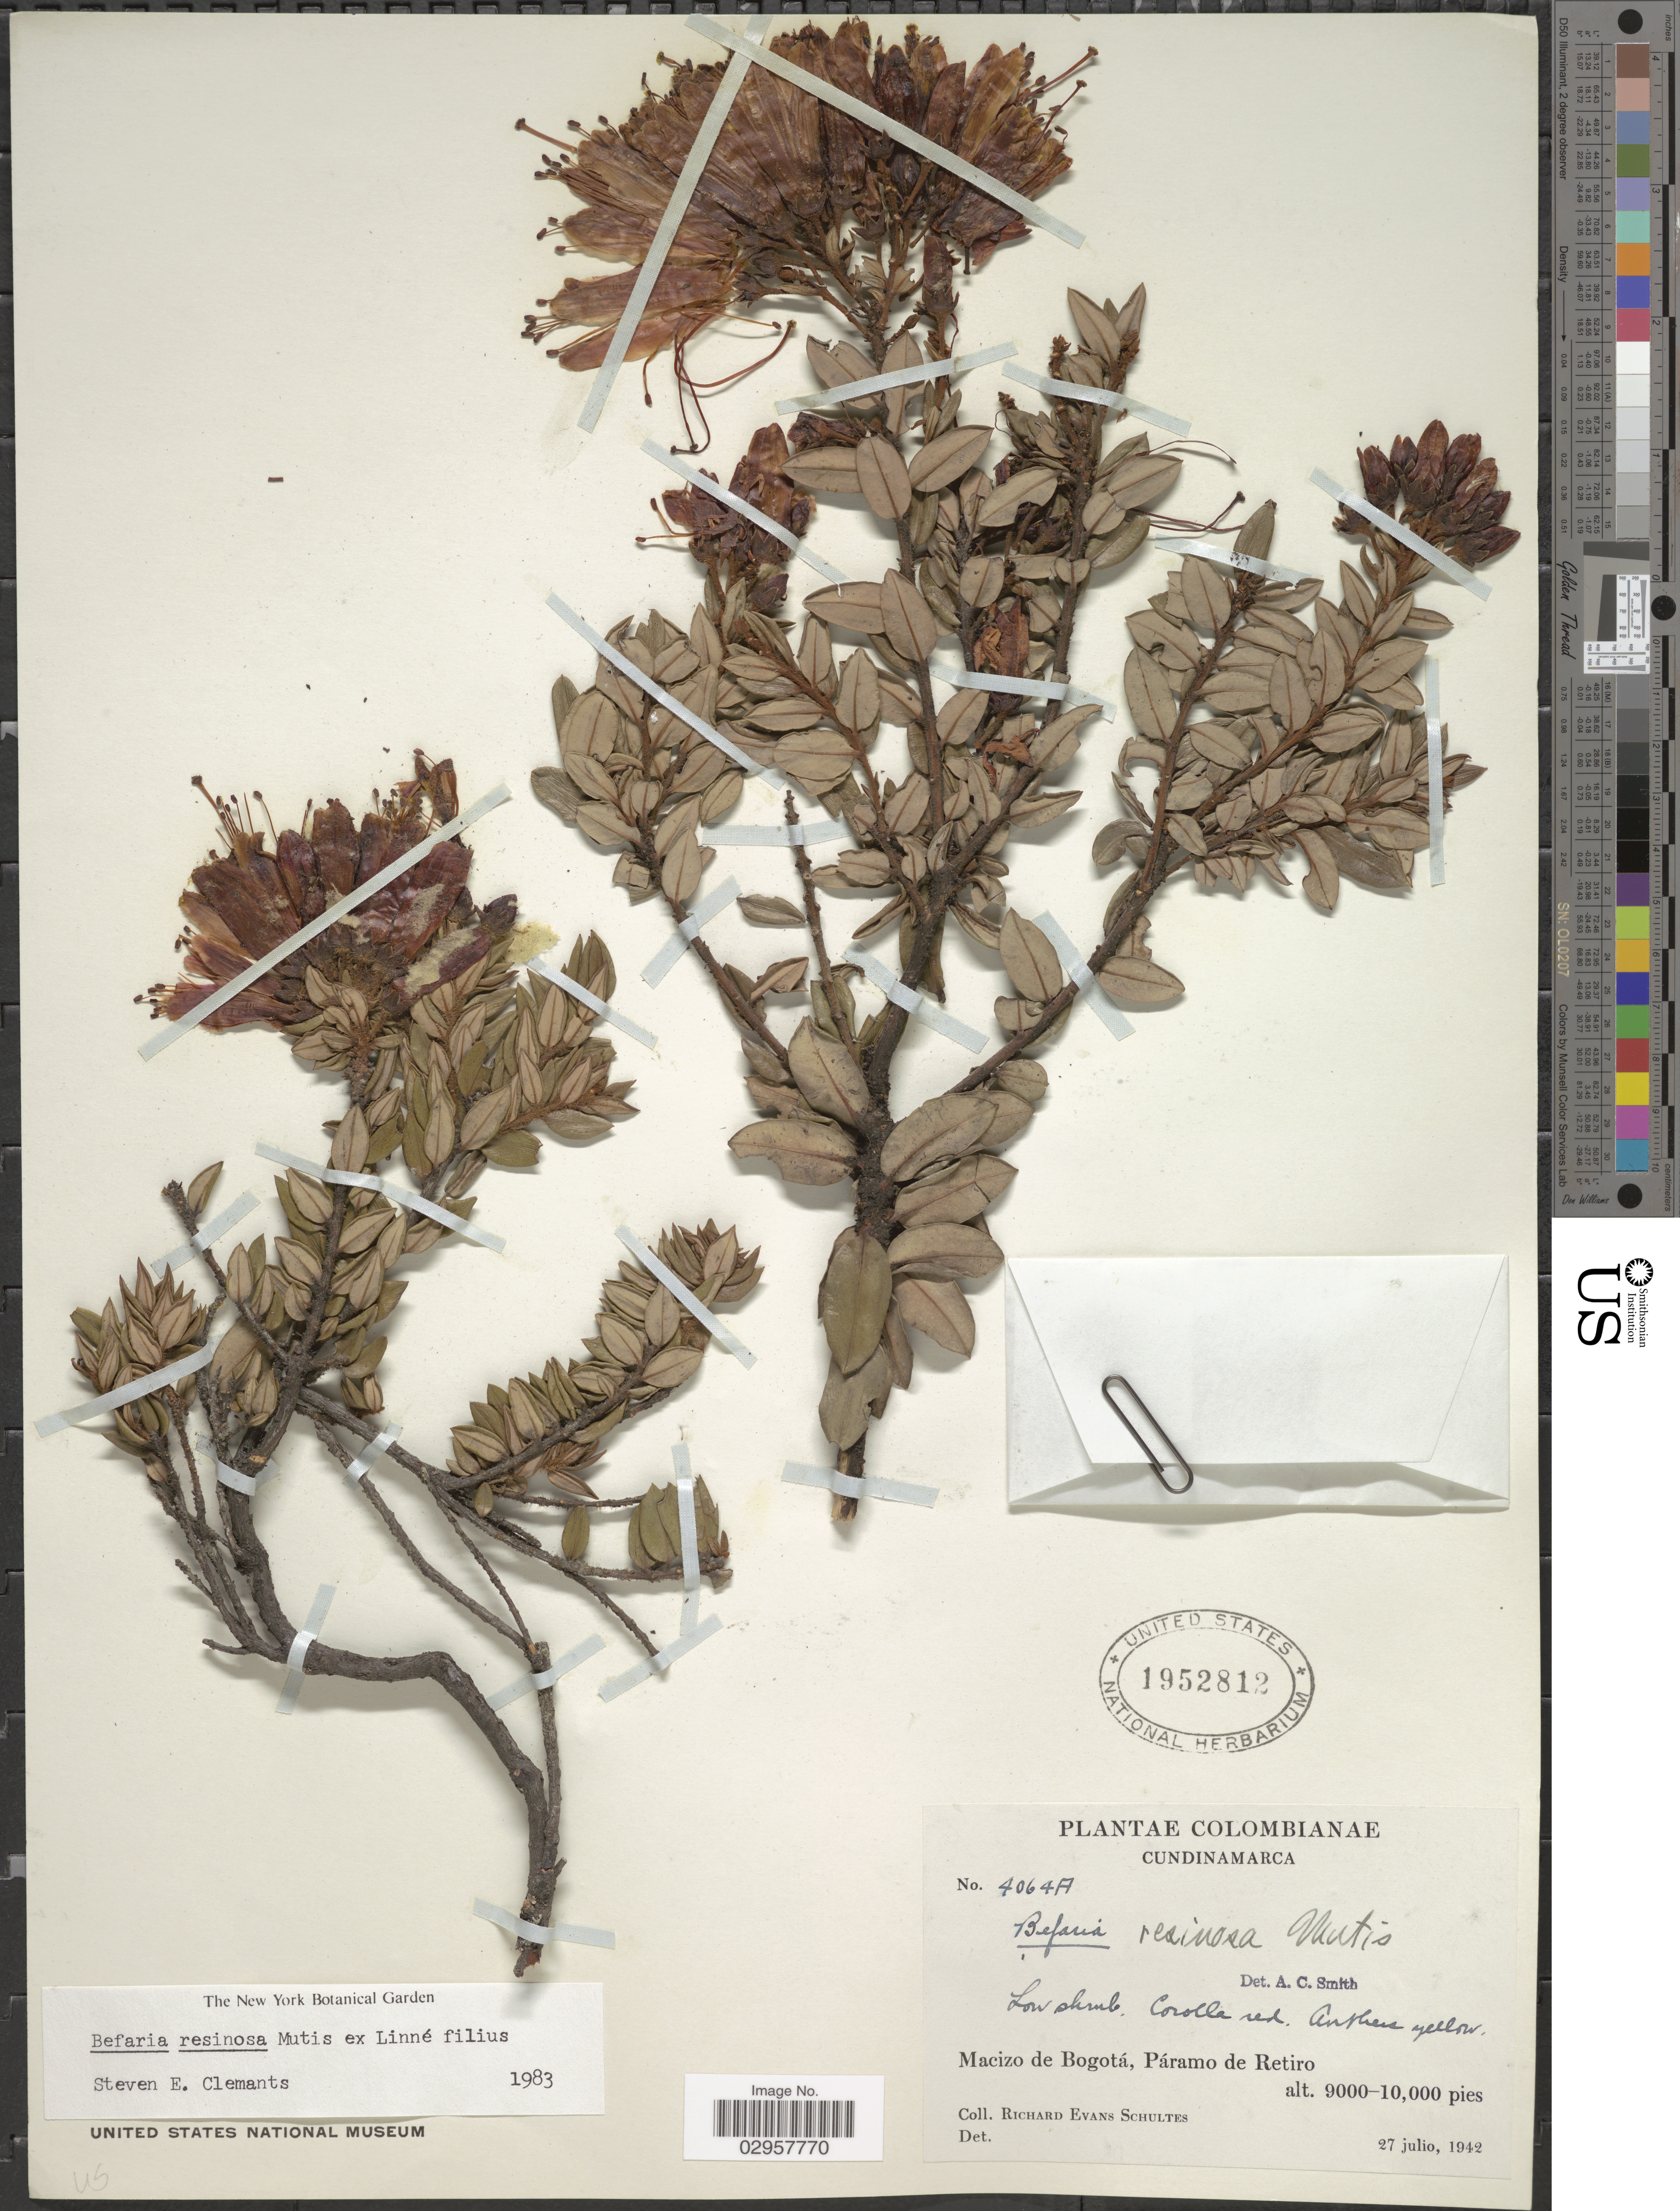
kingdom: Plantae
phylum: Tracheophyta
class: Magnoliopsida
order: Ericales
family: Ericaceae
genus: Befaria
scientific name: Befaria resinosa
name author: Mutis ex L. f.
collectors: R. E. Schultes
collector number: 4064A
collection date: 1942-07-27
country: Colombia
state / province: Cundinamarca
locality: Macizo de Bogotá, Páramo de Retiro.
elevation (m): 2743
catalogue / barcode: US 1952812